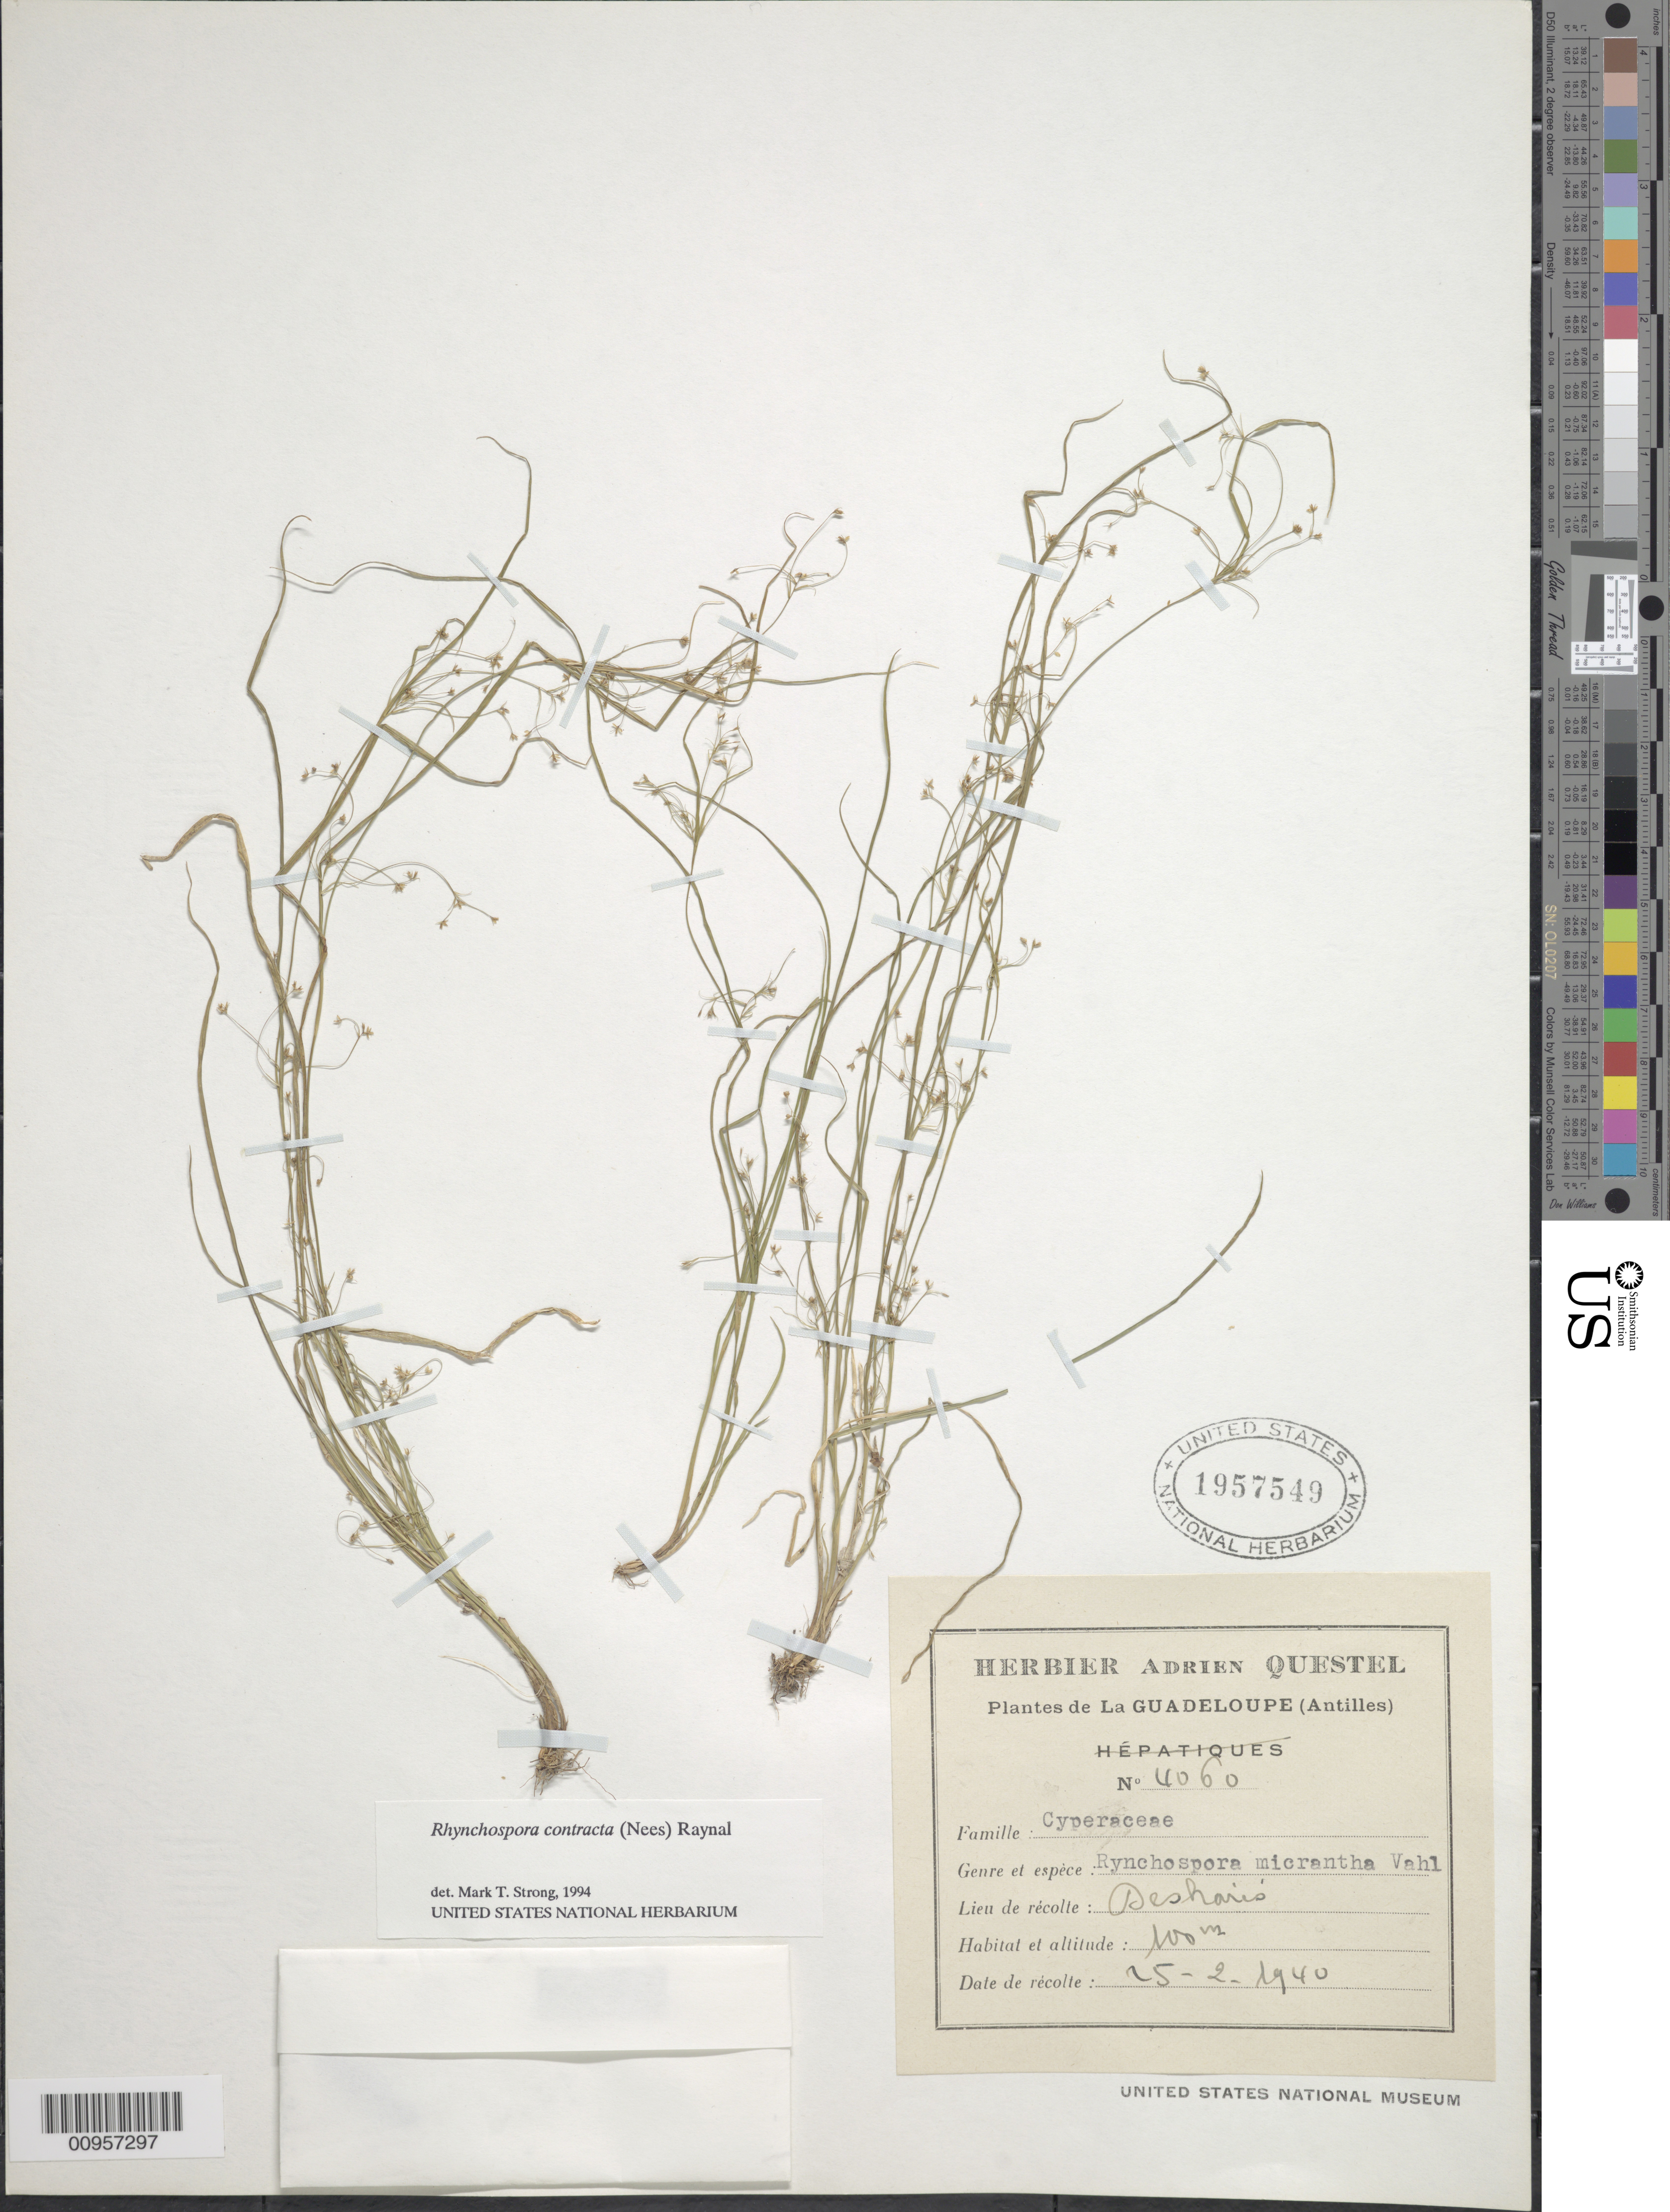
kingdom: Plantae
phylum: Tracheophyta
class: Liliopsida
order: Poales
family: Cyperaceae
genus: Rhynchospora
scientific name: Rhynchospora contracta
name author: (Nees) J. Raynal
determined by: Strong, M. T., (US), Smithsonian Institution - National Museum of Natural History (UNITED STATES)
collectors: A. Questel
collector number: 4060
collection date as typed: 15 Feb 1940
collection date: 1940-02-15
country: Guadeloupe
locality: Desharis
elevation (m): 100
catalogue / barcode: US 1957549